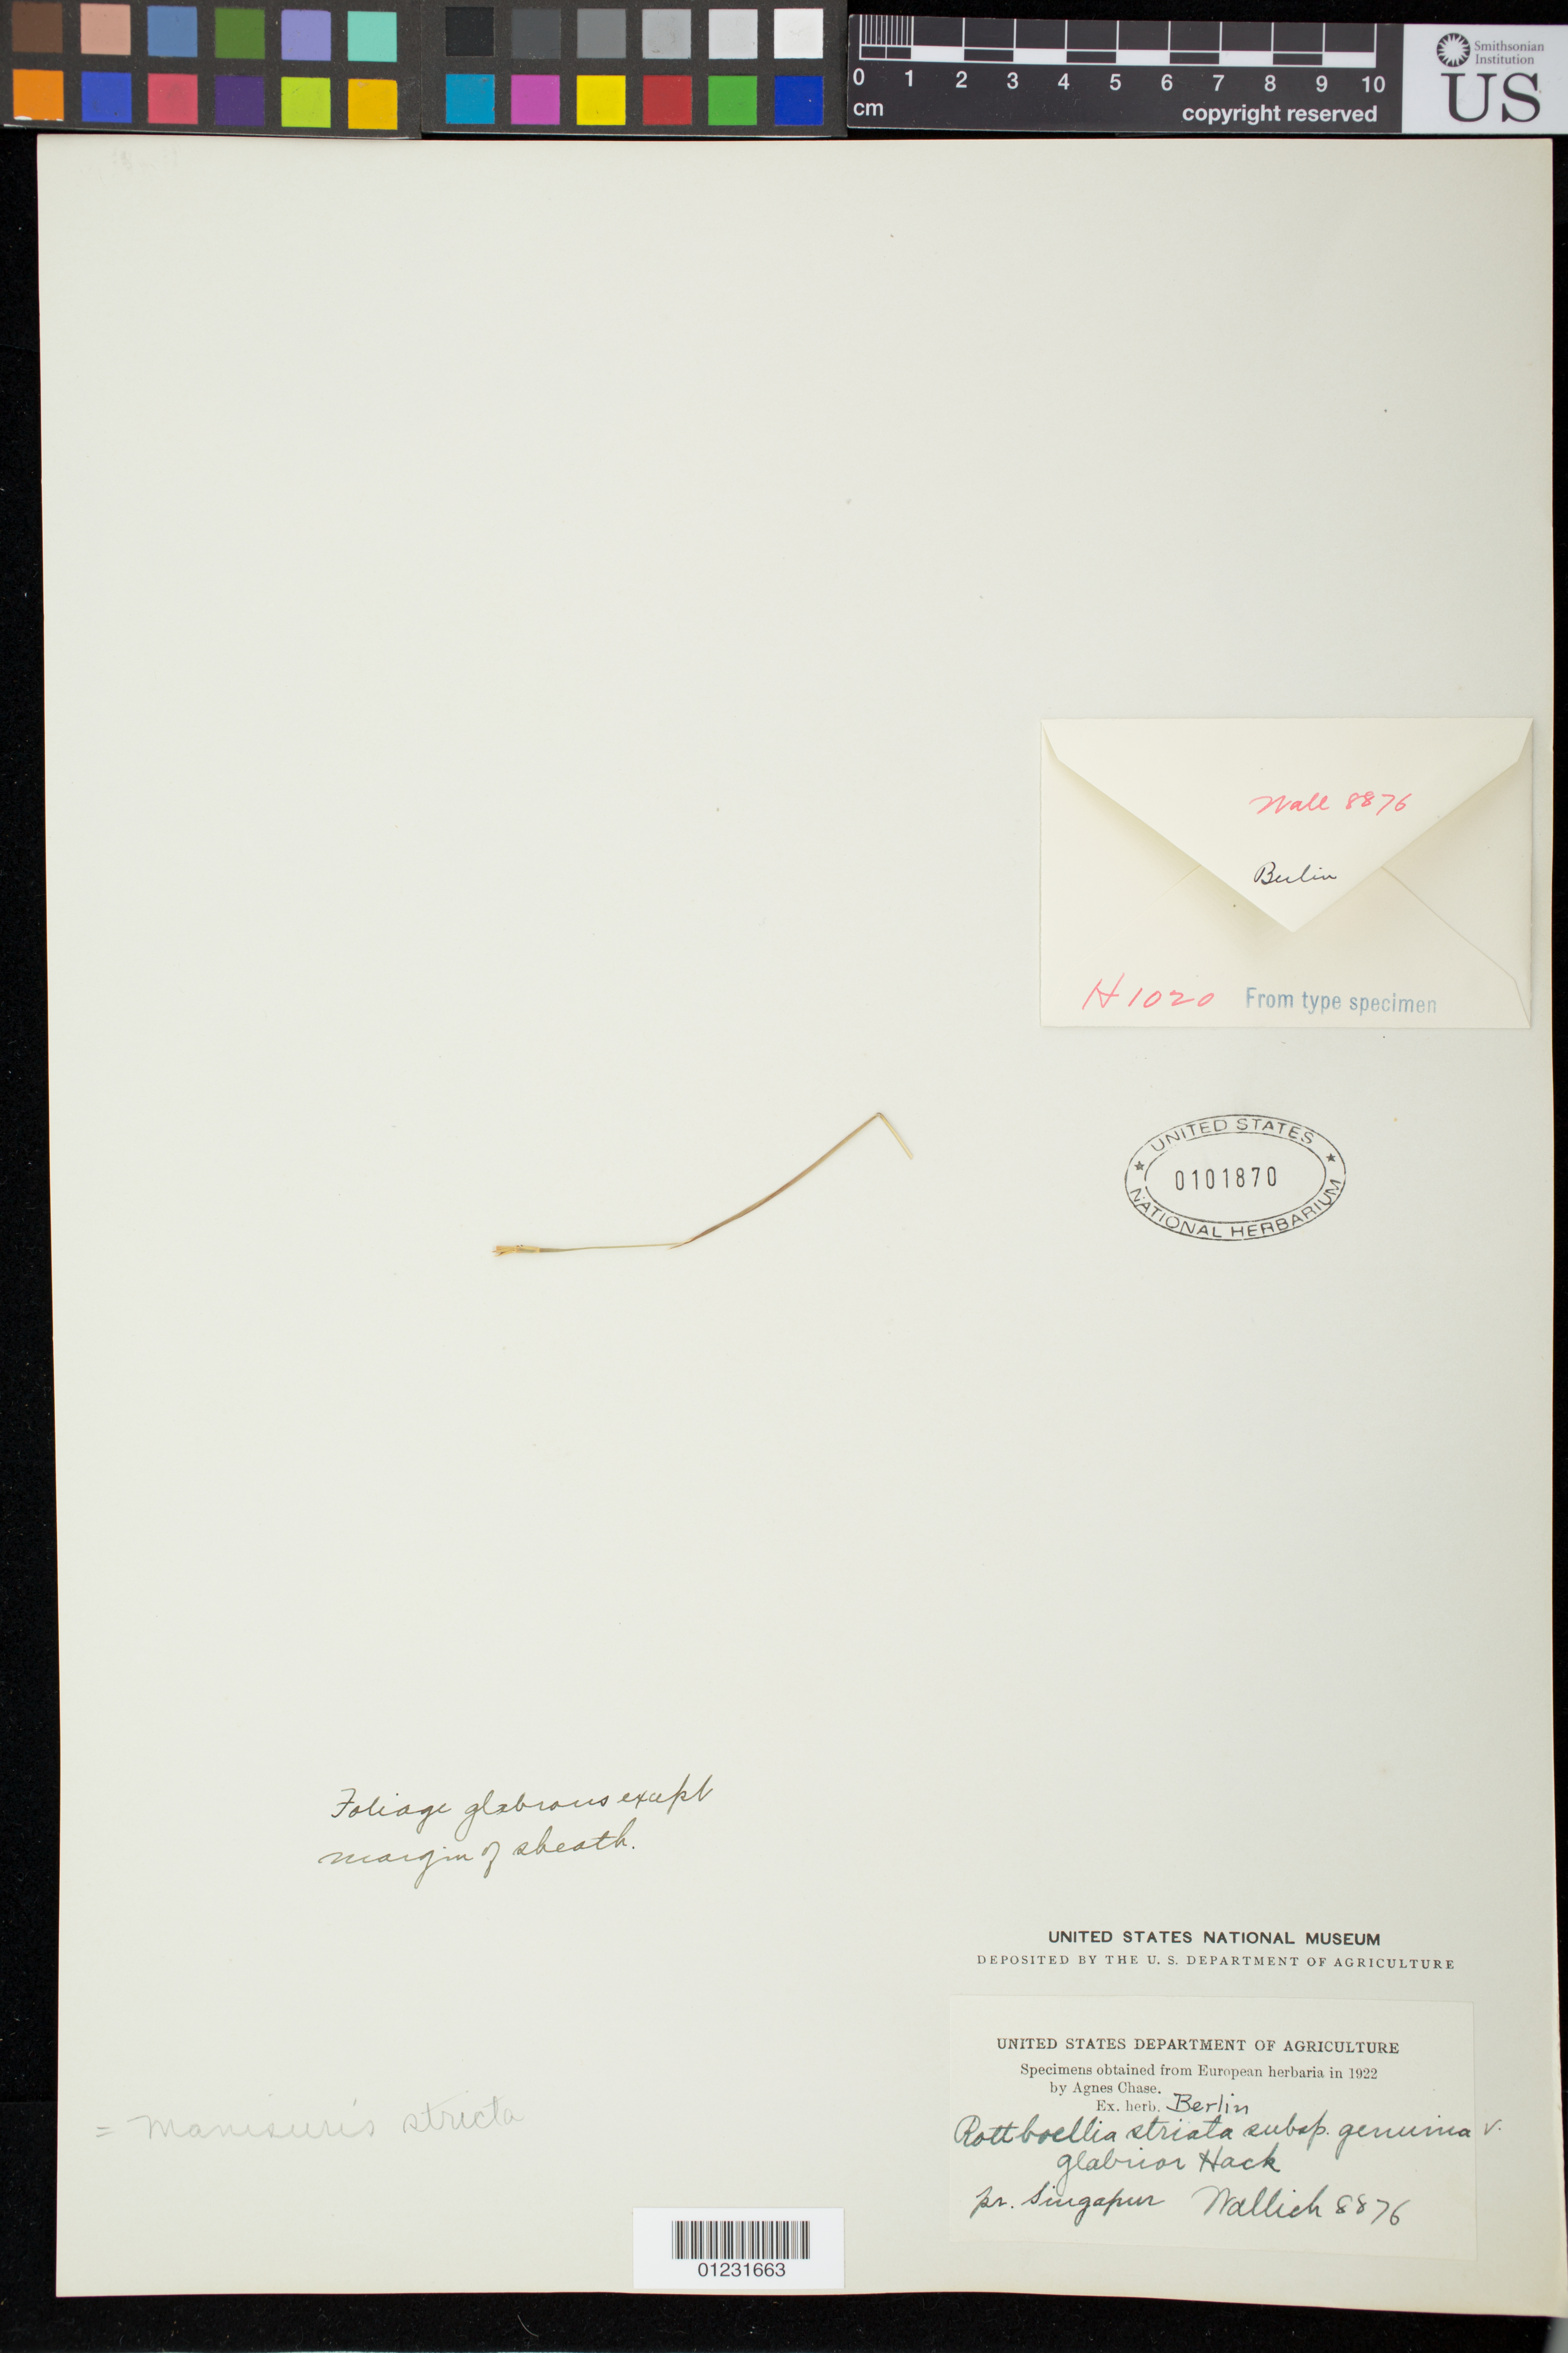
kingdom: Plantae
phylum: Tracheophyta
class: Liliopsida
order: Poales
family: Poaceae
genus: Rottboellia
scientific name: Rottboellia striata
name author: Nees ex Steud.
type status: Syntype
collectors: N. Wallich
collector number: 8876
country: India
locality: Pr. Singapura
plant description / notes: Fragmentary material of type specimen ex herb. Berlin.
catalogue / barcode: US 101870